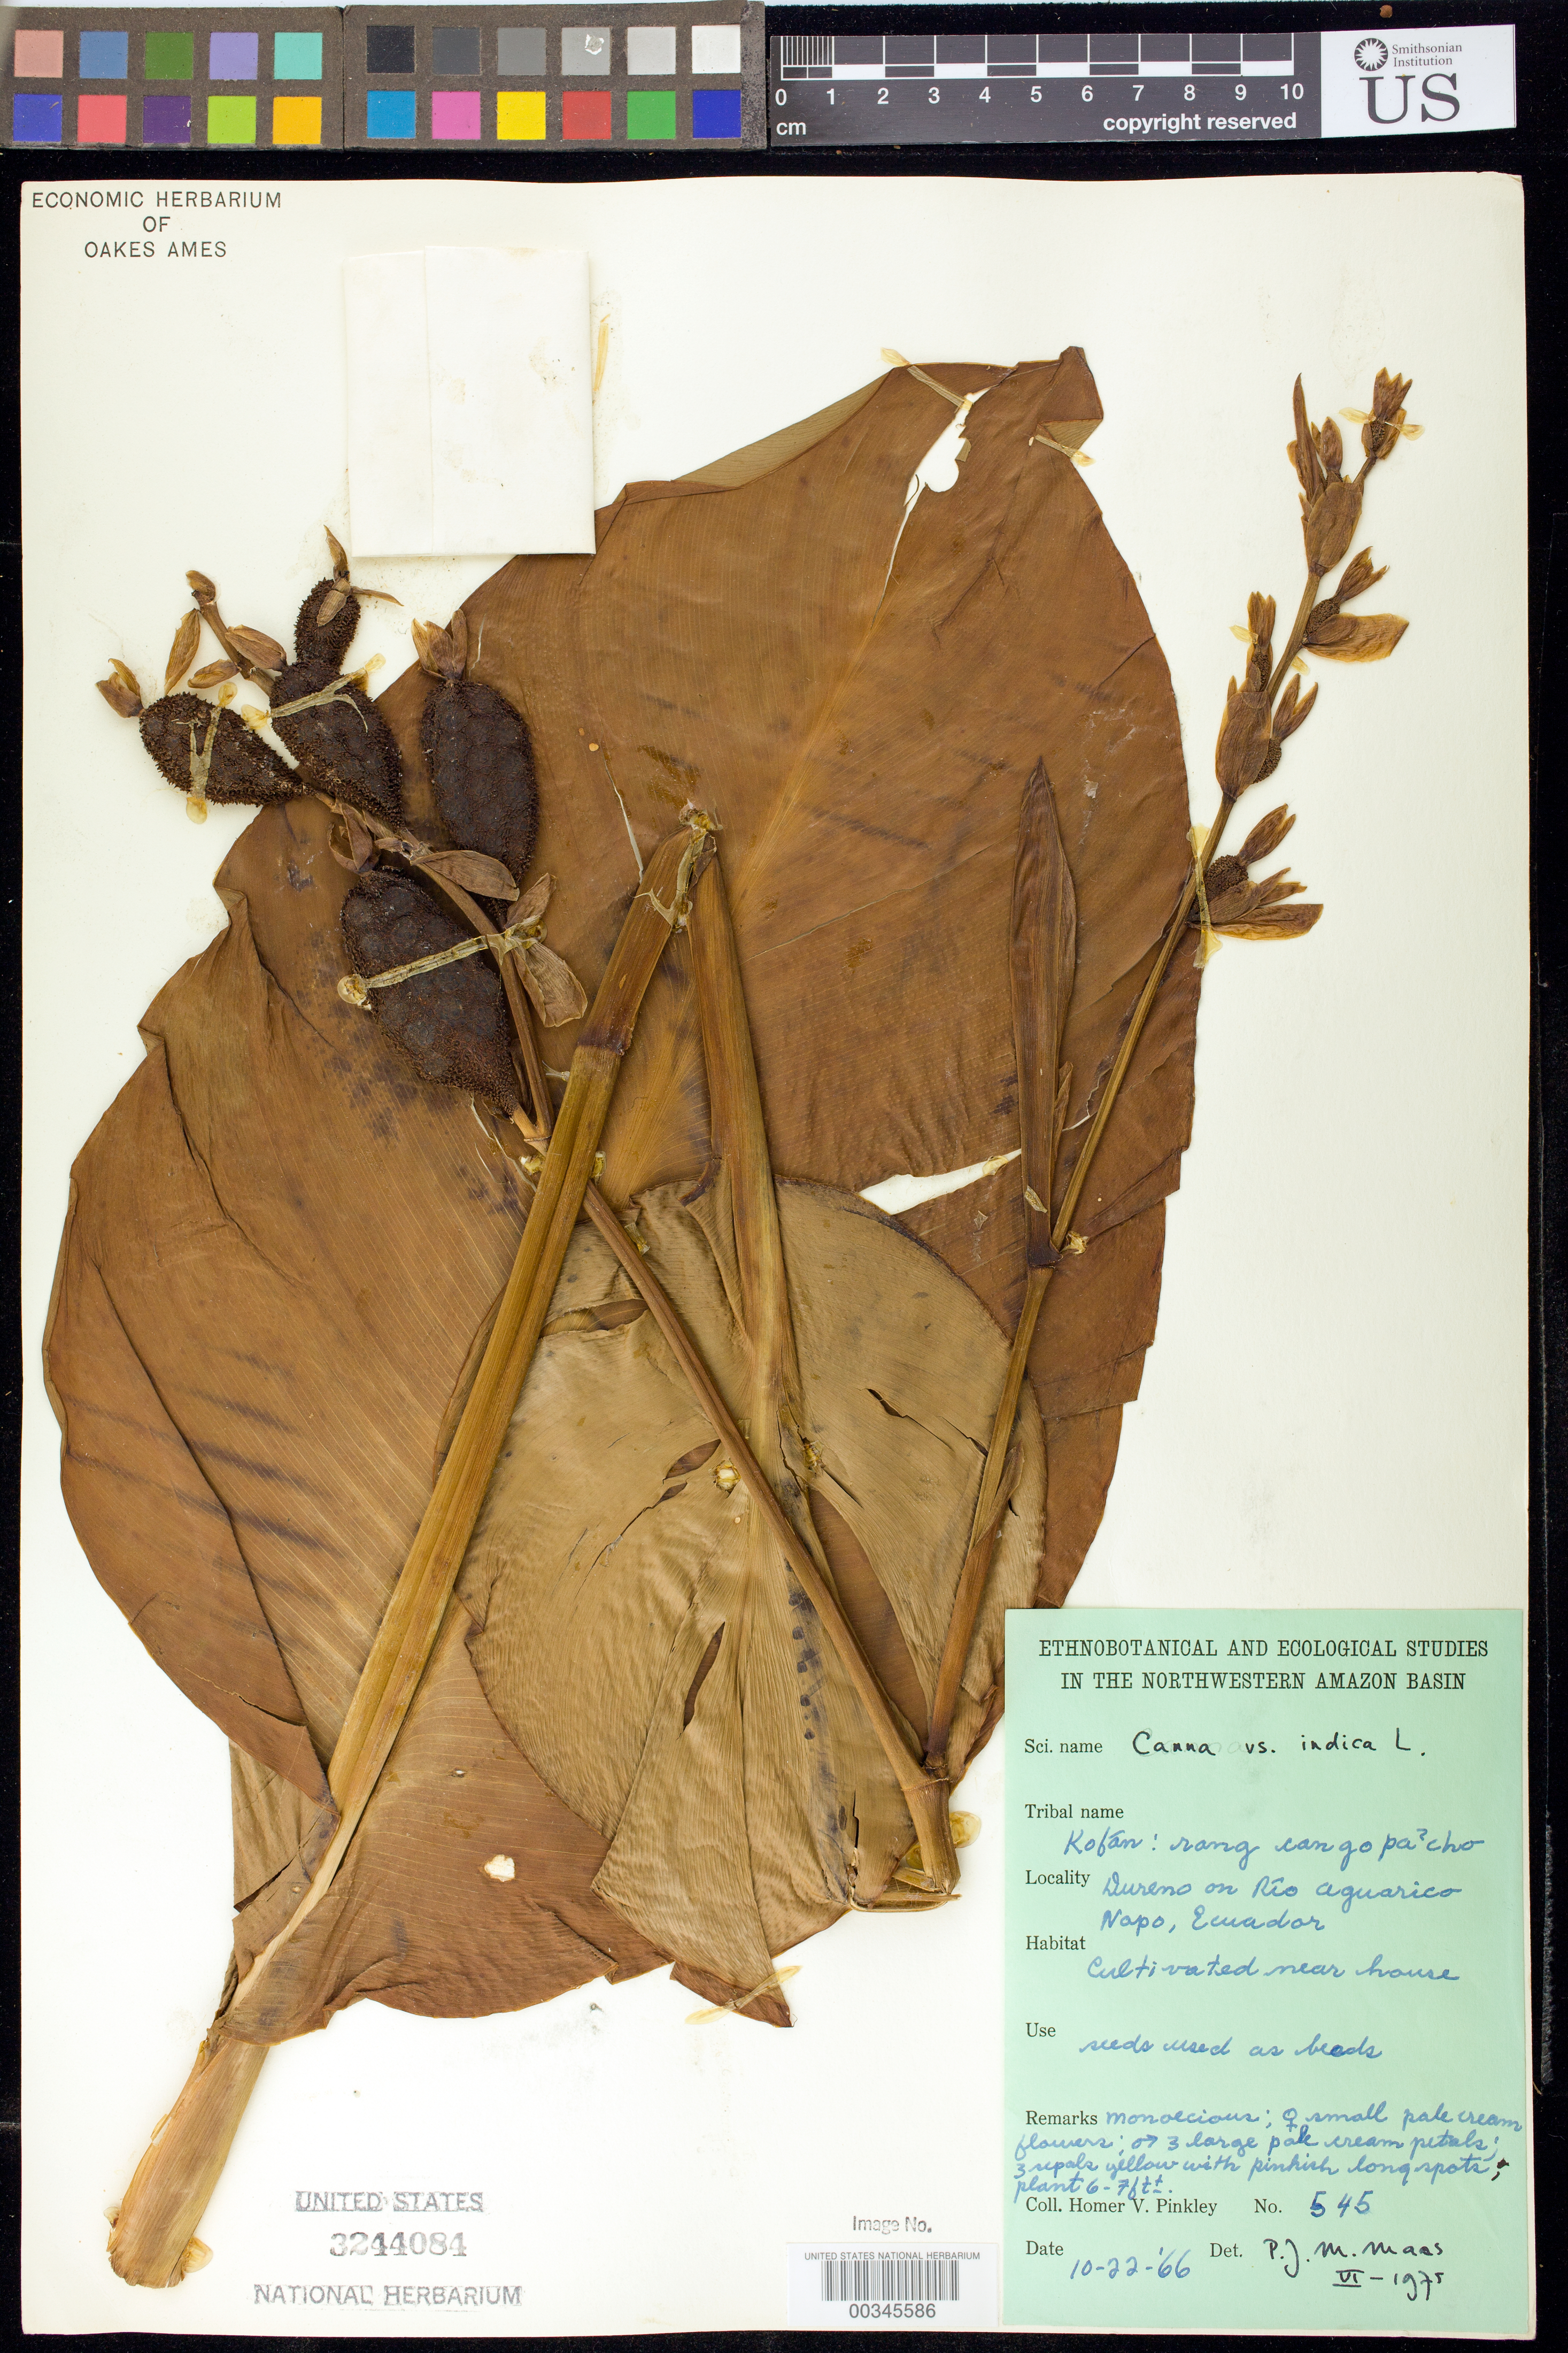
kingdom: Plantae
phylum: Tracheophyta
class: Liliopsida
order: Zingiberales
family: Cannaceae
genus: Canna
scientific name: Canna indica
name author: L.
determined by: Maas, Paul J. M.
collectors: H. Pinkley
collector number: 545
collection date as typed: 22 Oct 1966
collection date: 1966-10-22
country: Ecuador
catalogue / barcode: US 3244084